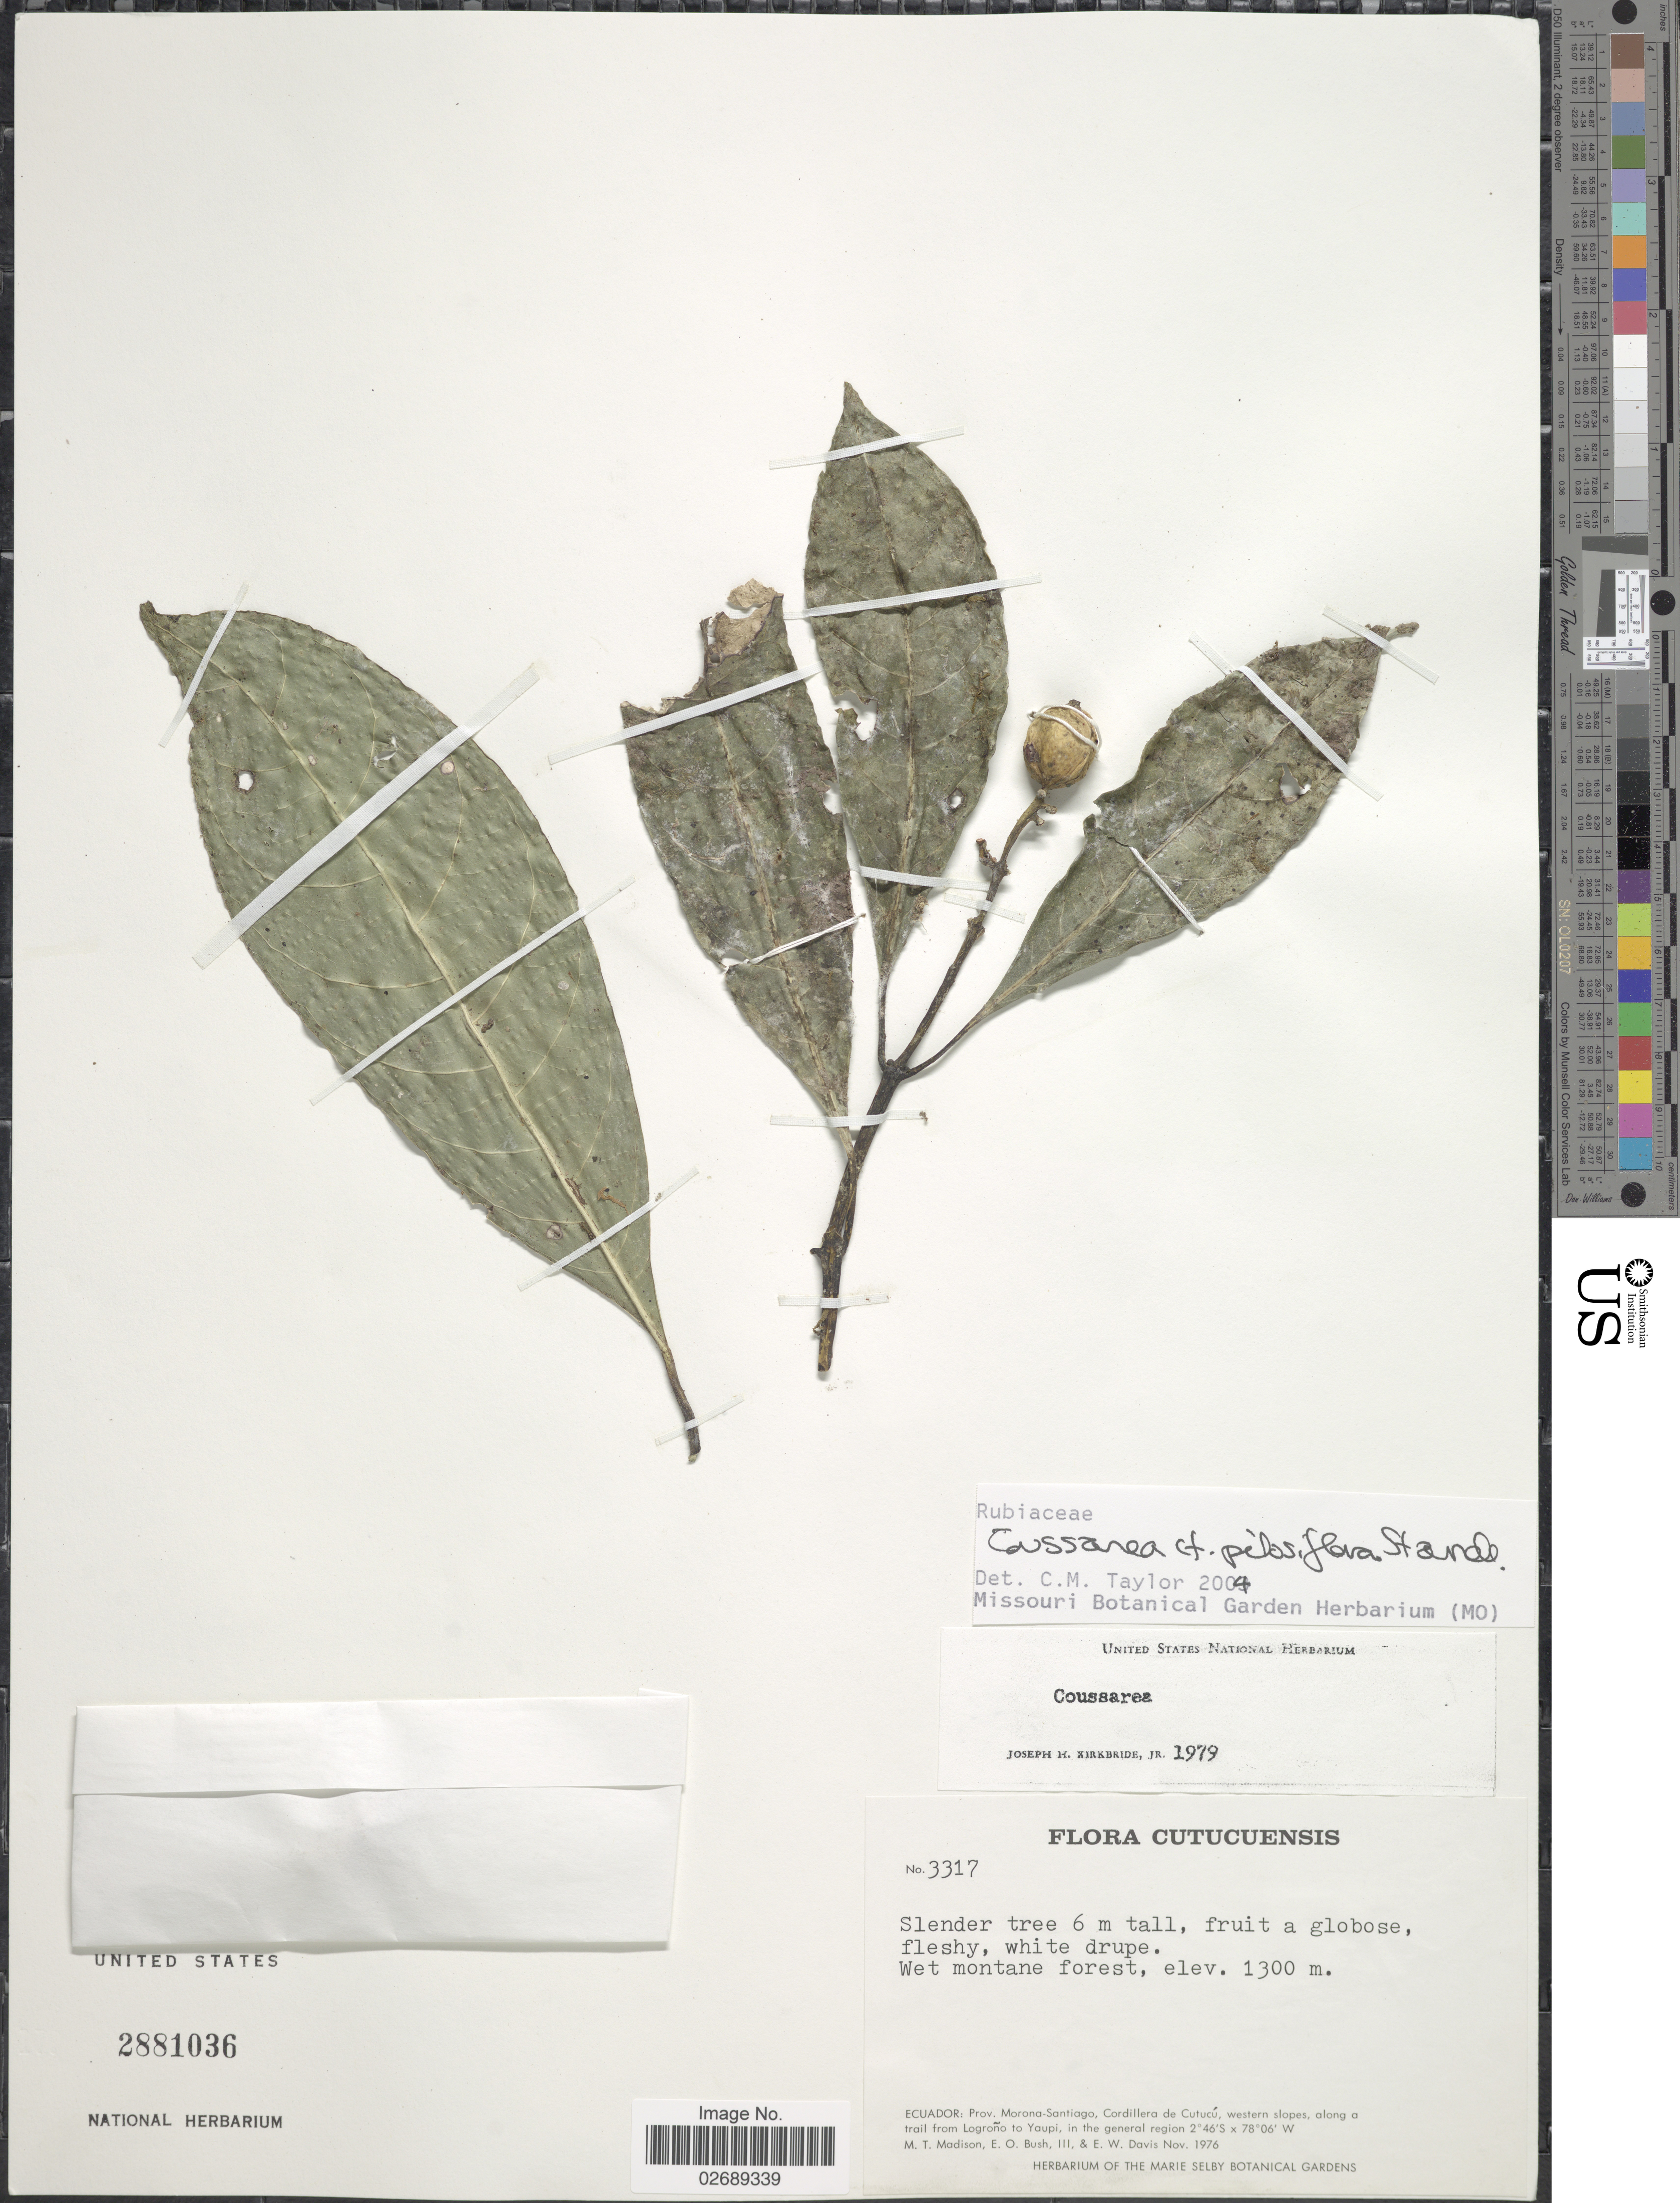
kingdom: Plantae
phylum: Tracheophyta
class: Magnoliopsida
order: Gentianales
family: Rubiaceae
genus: Coussarea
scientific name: Coussarea pilosiflora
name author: Standl.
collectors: M. T. Madison, E. O. Bush & E. W. Davis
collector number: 3317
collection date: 1976-11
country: Ecuador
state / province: Morona-Santiago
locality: Cordillera de Cutucu, western slopes, along a trail from Logrono to Yaupi, in the general region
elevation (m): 1300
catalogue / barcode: US 2881036